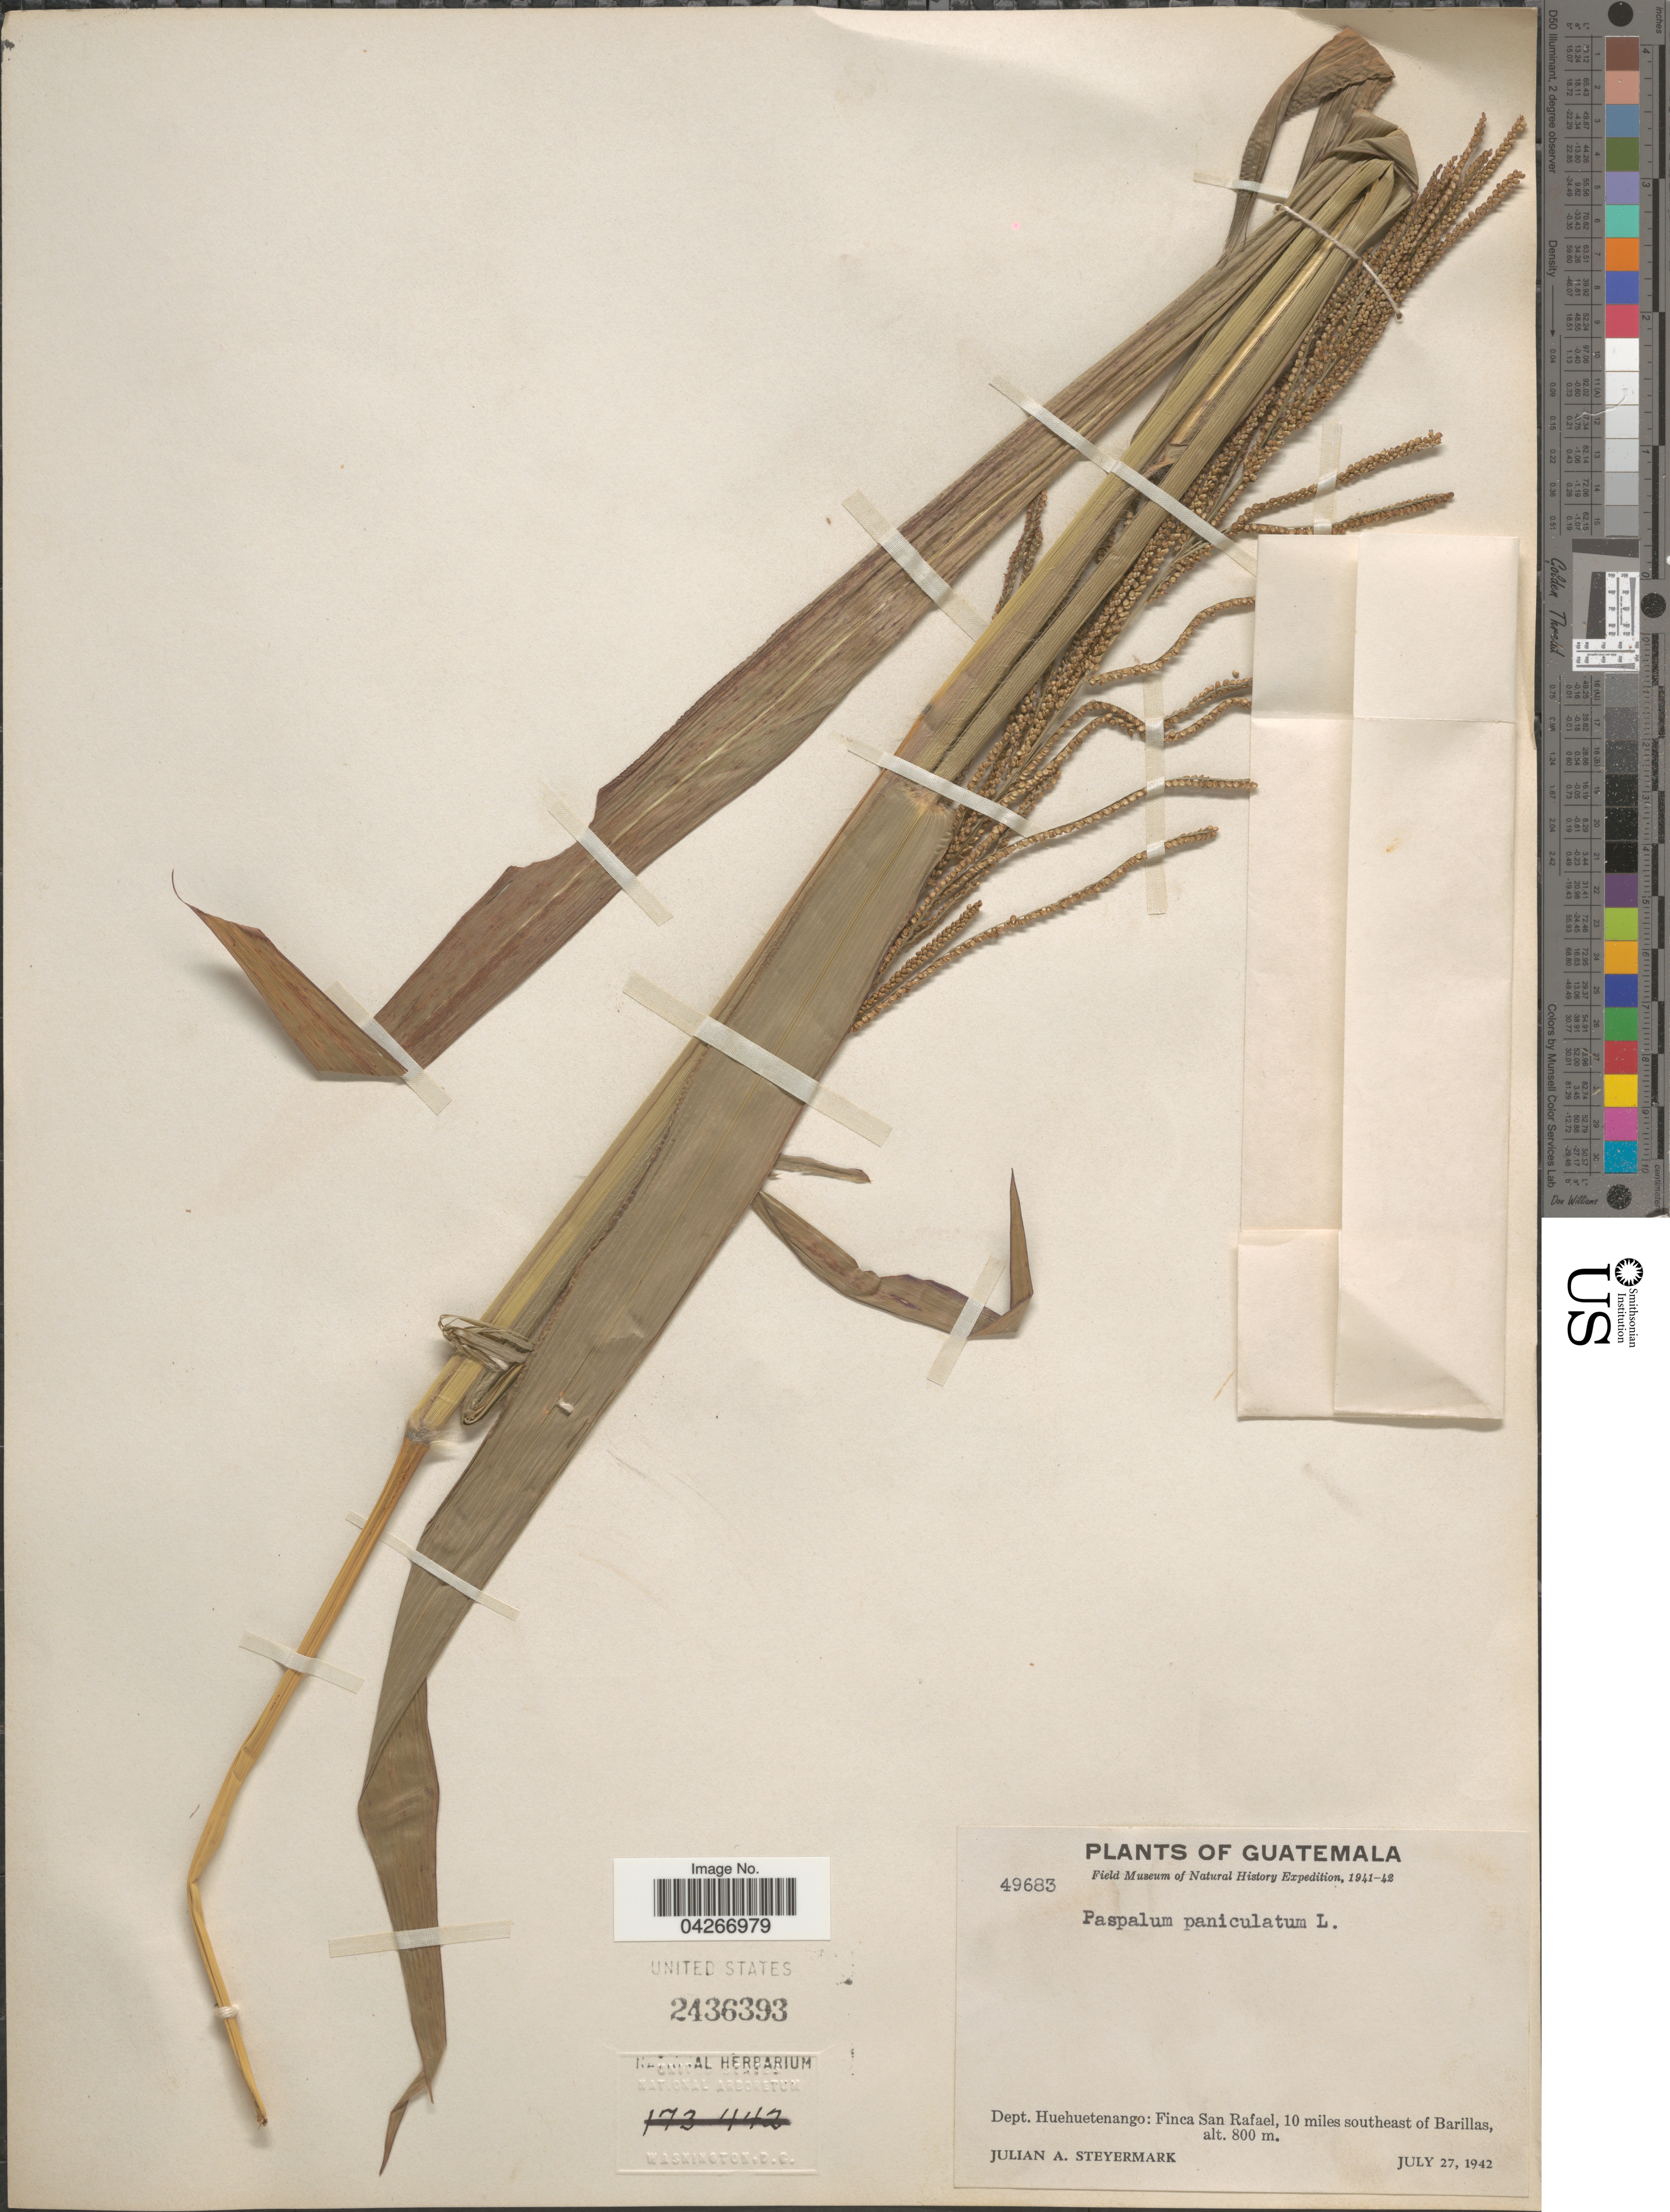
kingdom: Plantae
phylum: Tracheophyta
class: Liliopsida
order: Poales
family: Poaceae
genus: Paspalum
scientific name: Paspalum paniculatum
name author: L.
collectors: J. Steyermark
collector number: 49683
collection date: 1942-07-27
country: Guatemala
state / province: Huehuetenango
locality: Field Museum of Natural History Expedition, 1941-42. Dept. Huehuetenango: Finca San Rafael, 10 miles southeast of Barillas.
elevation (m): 800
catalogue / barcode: US 2436393